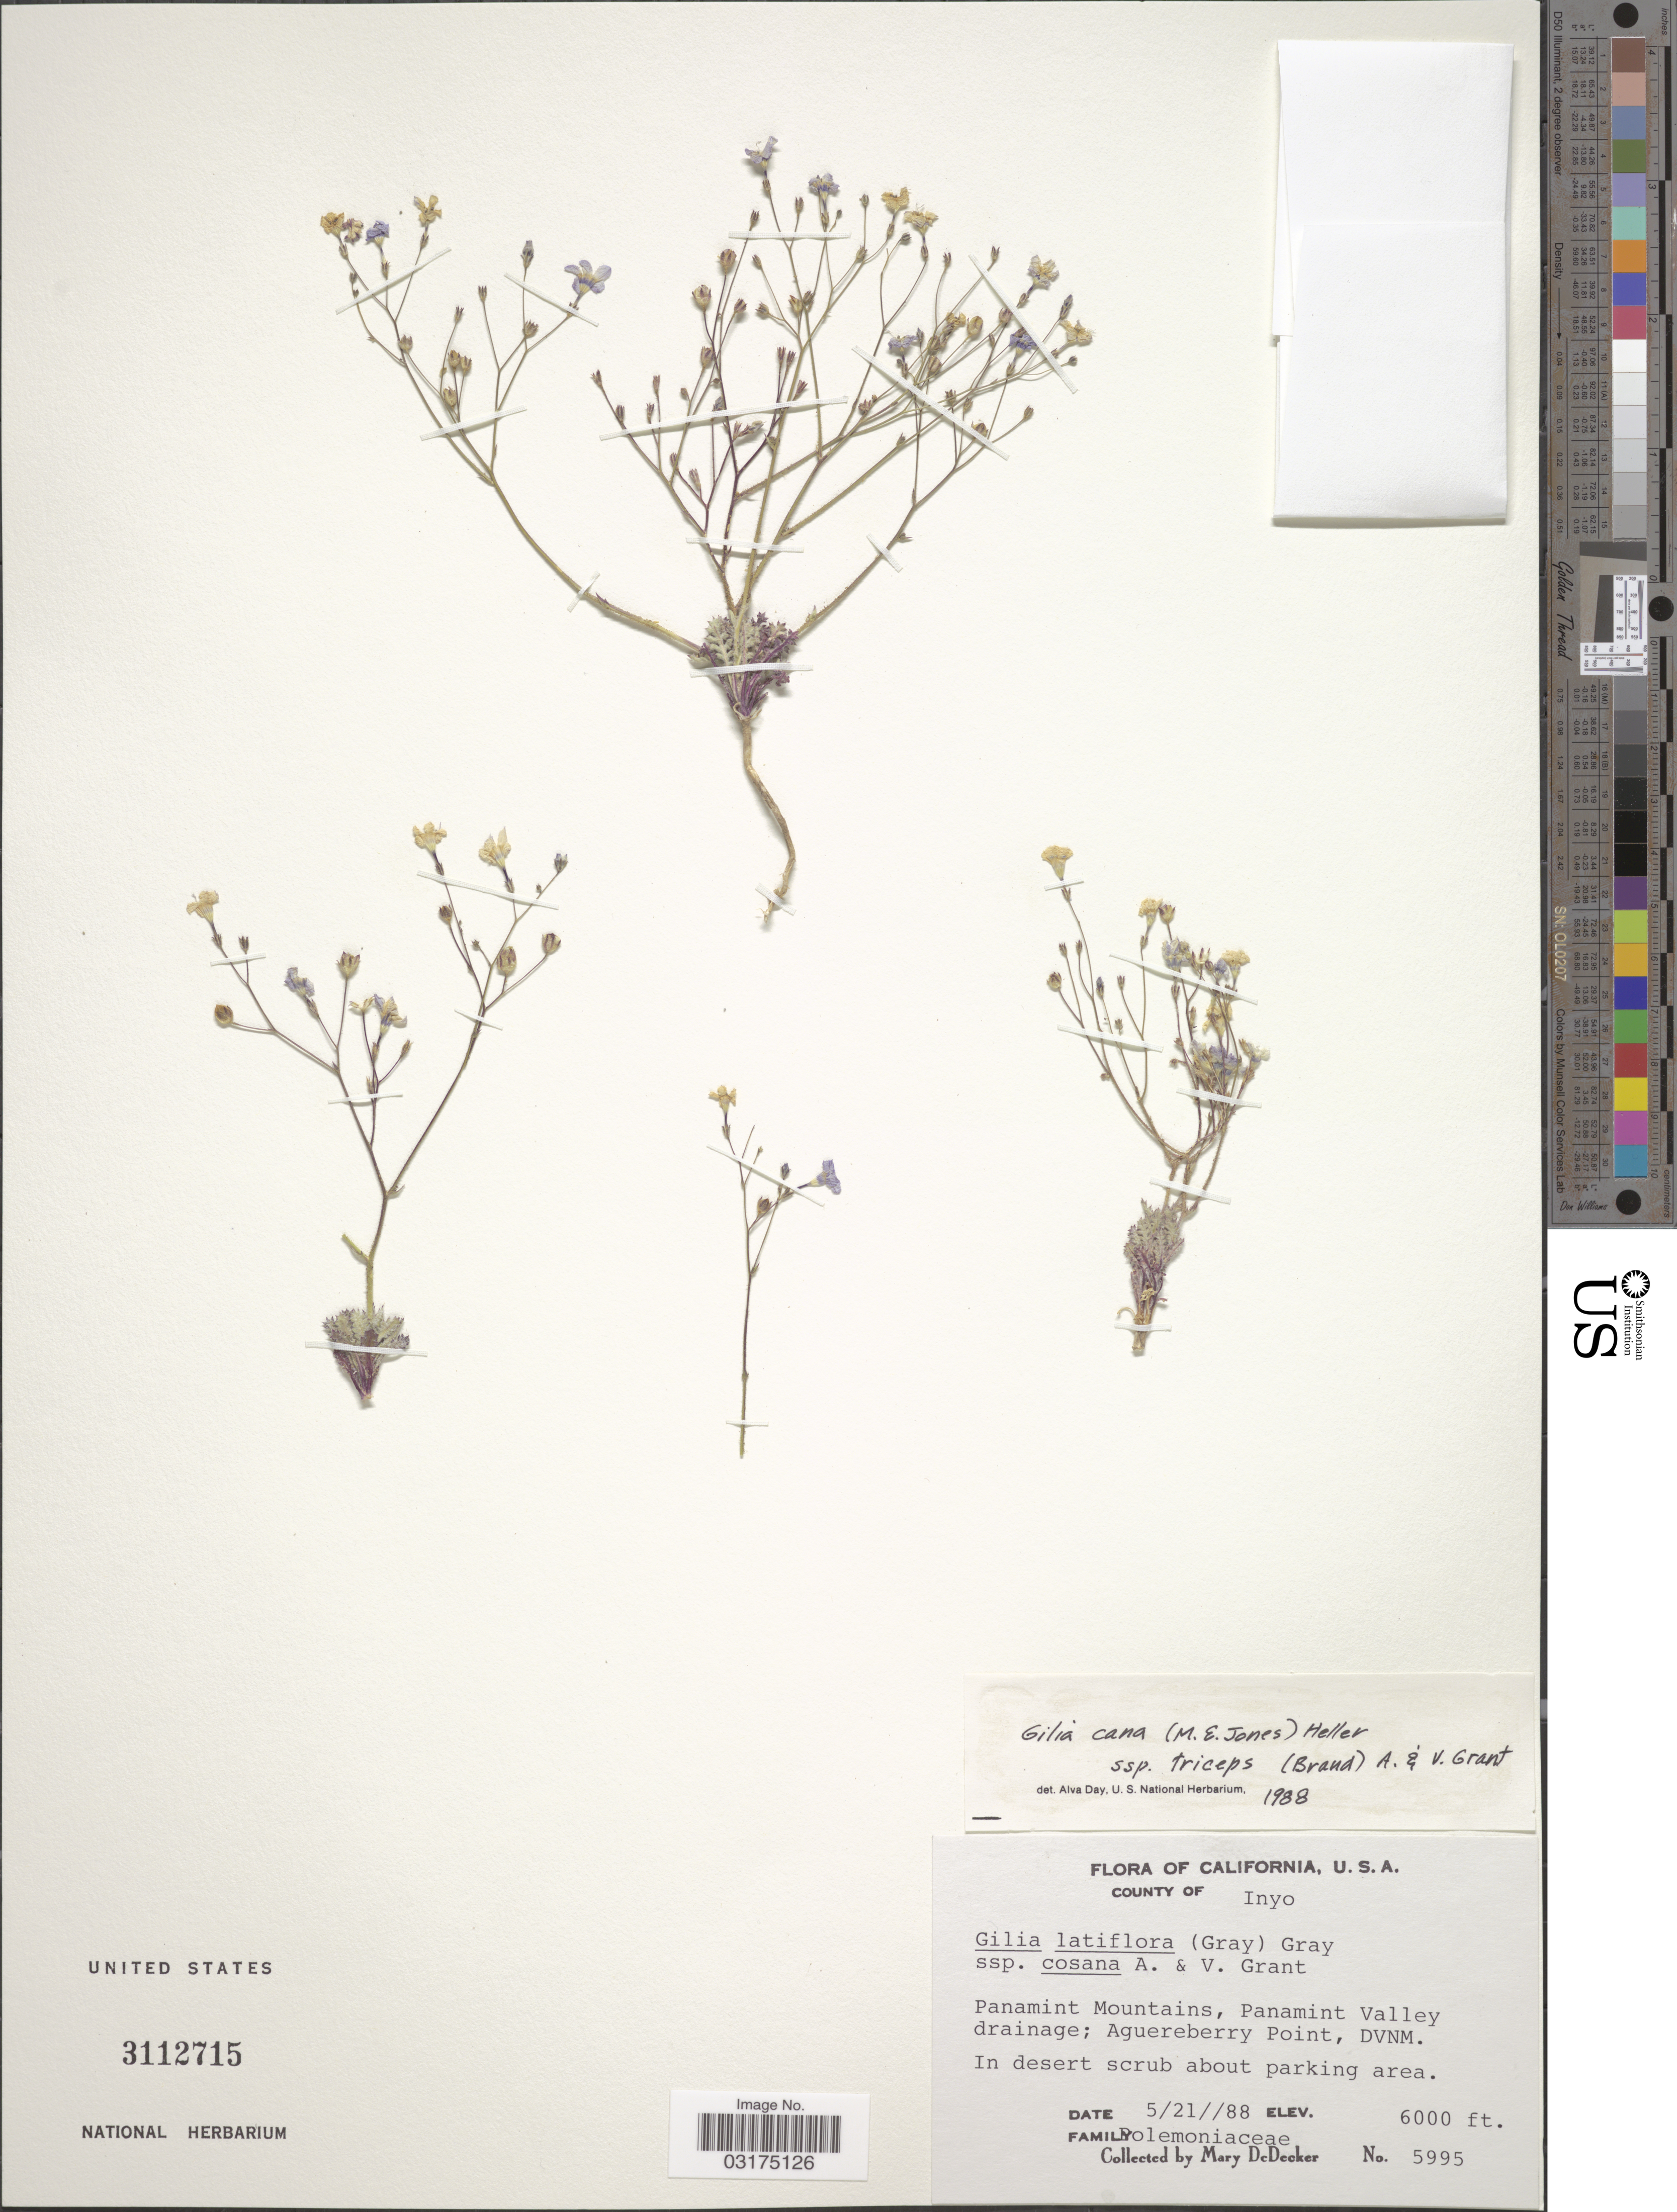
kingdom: Plantae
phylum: Tracheophyta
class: Magnoliopsida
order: Ericales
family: Polemoniaceae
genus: Gilia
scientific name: Gilia cana subsp. triceps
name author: (Brand) A.D. Grant & V.E. Grant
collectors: M. Dedecker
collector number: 5995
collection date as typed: Transcribed d/m/y: 21/5/88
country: United States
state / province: California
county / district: Inyo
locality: County of Inyo, Panamint Mountains, Panamint Valley drainage; Aguereberry Point, DVNM.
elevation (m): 1829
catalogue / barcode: US 3112715